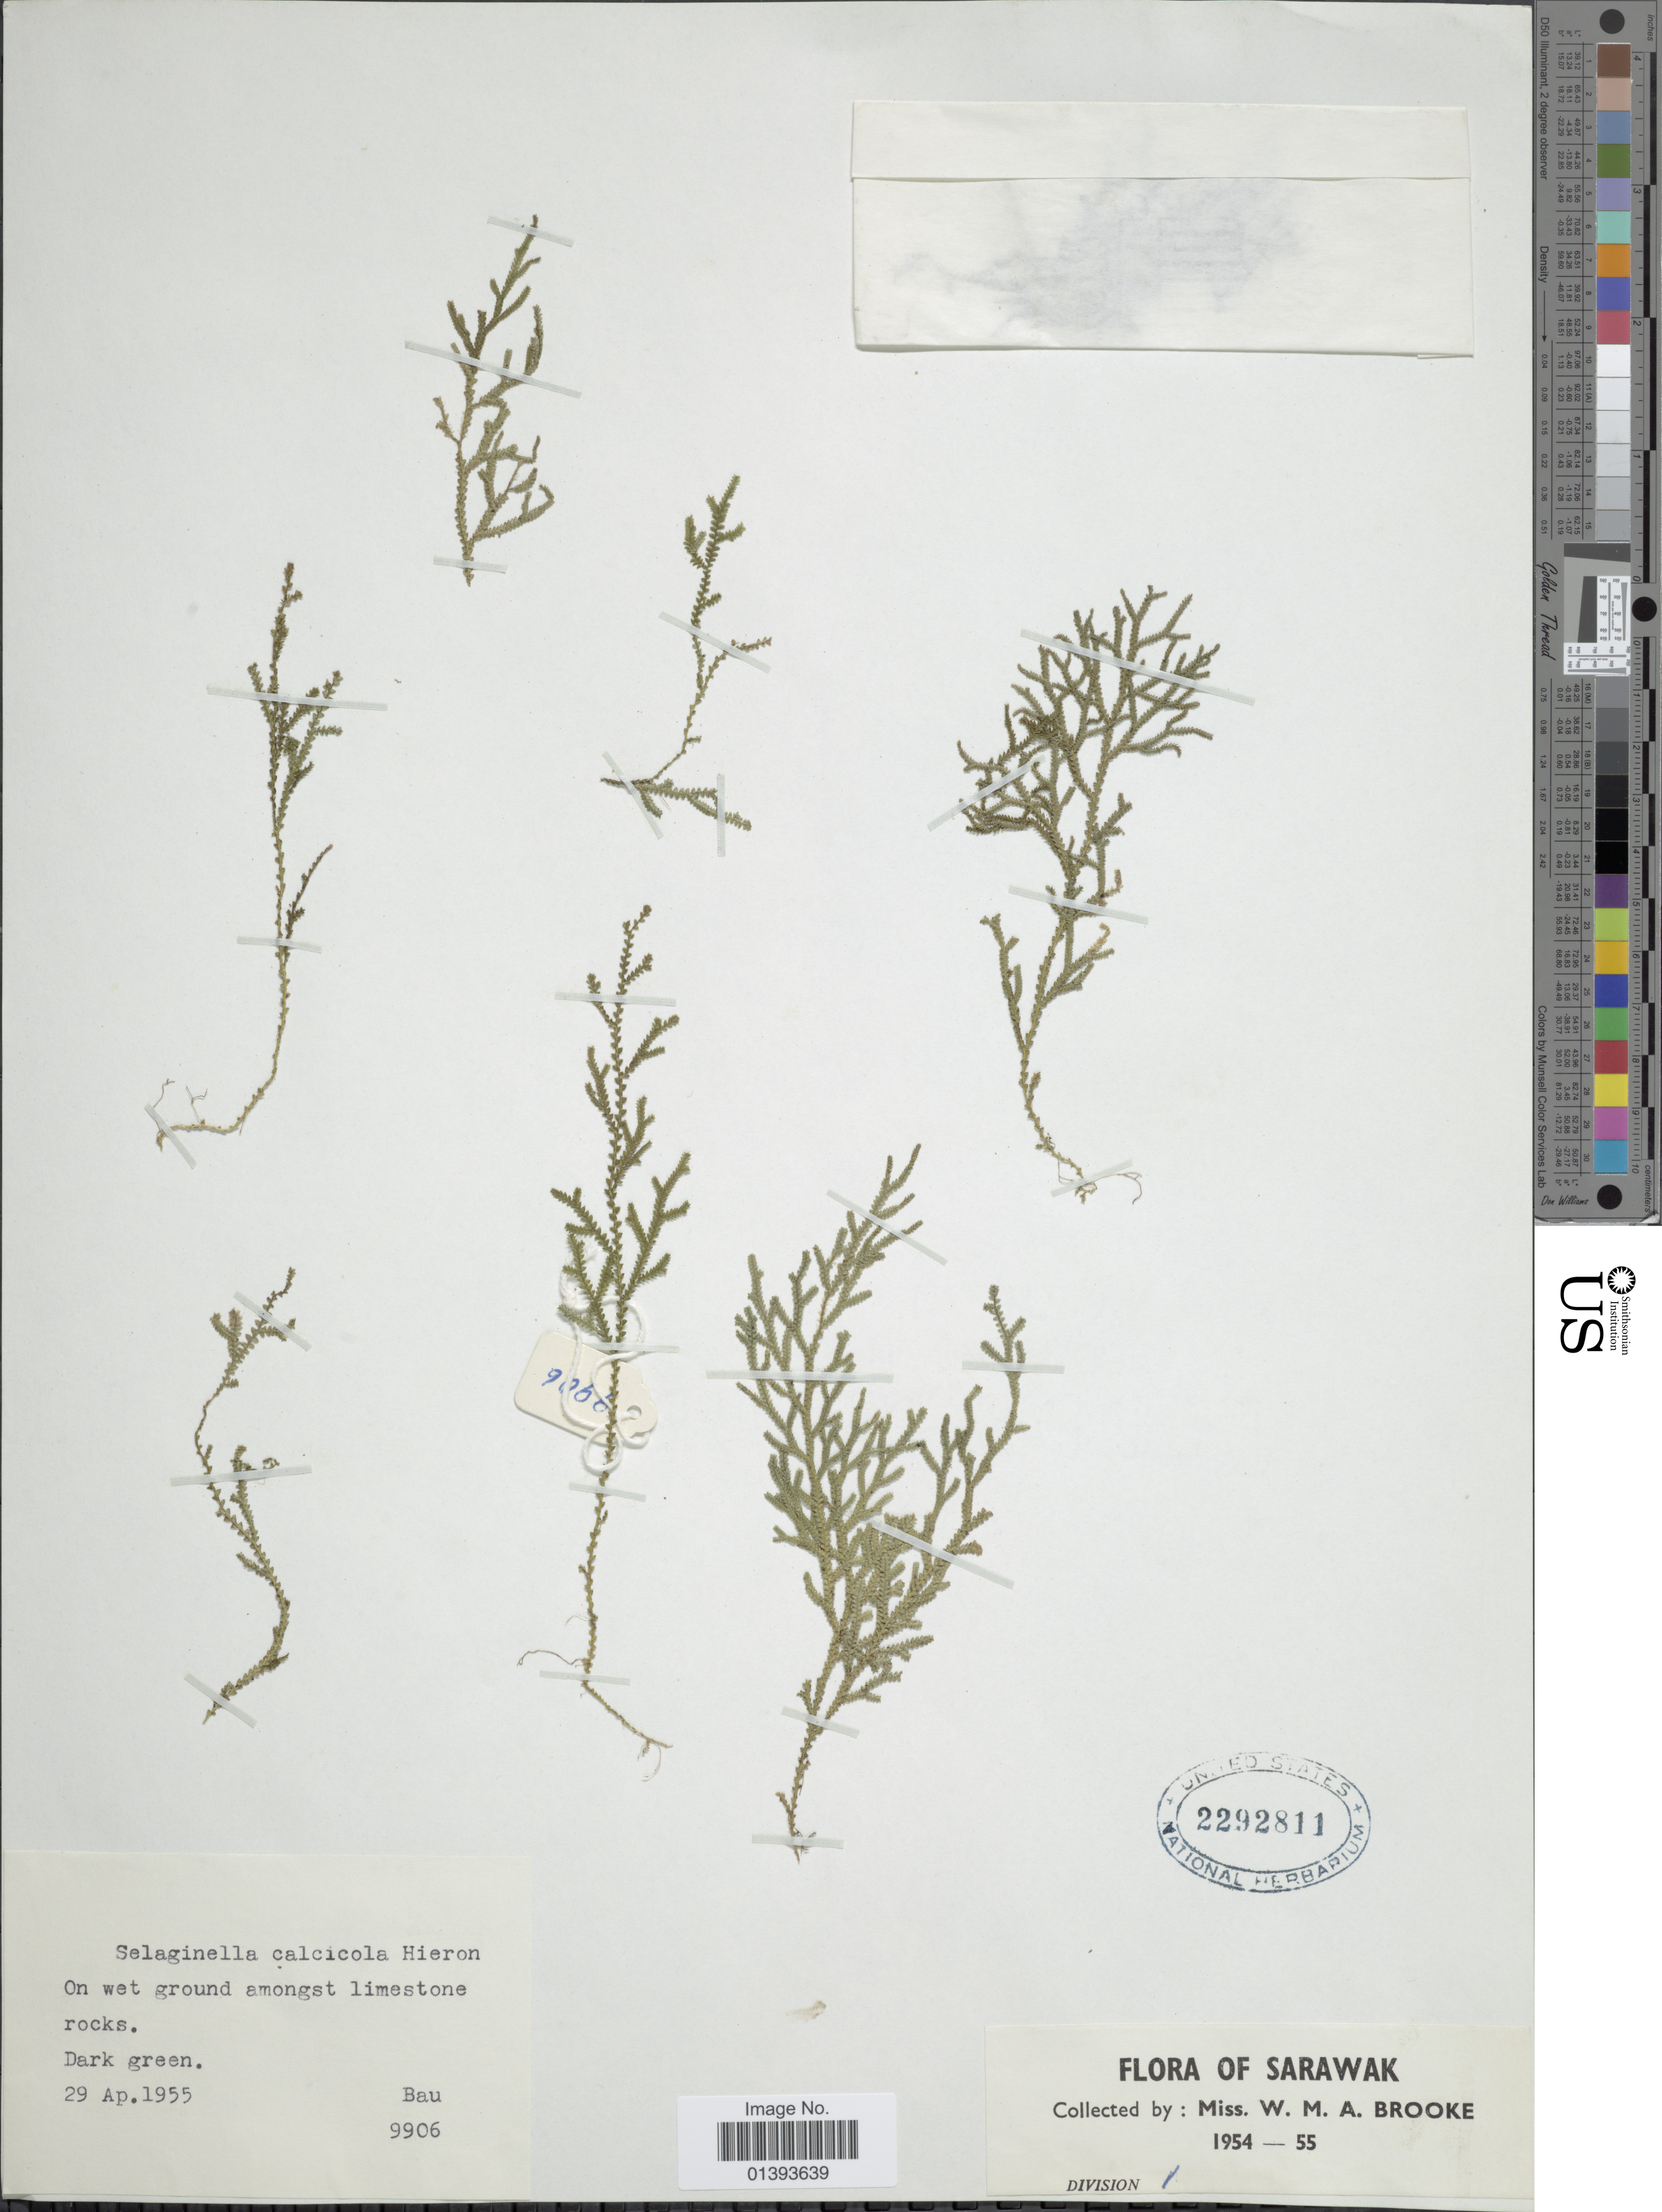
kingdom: Plantae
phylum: Tracheophyta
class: Lycopodiopsida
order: Selaginellales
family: Selaginellaceae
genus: Selaginella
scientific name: Selaginella calcicola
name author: Hieron.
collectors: W. Brooke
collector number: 9906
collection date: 1955-04-29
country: Malaysia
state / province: Sarawak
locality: On wet ground amongs limestone rocks, Bau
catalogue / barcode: US 2292811